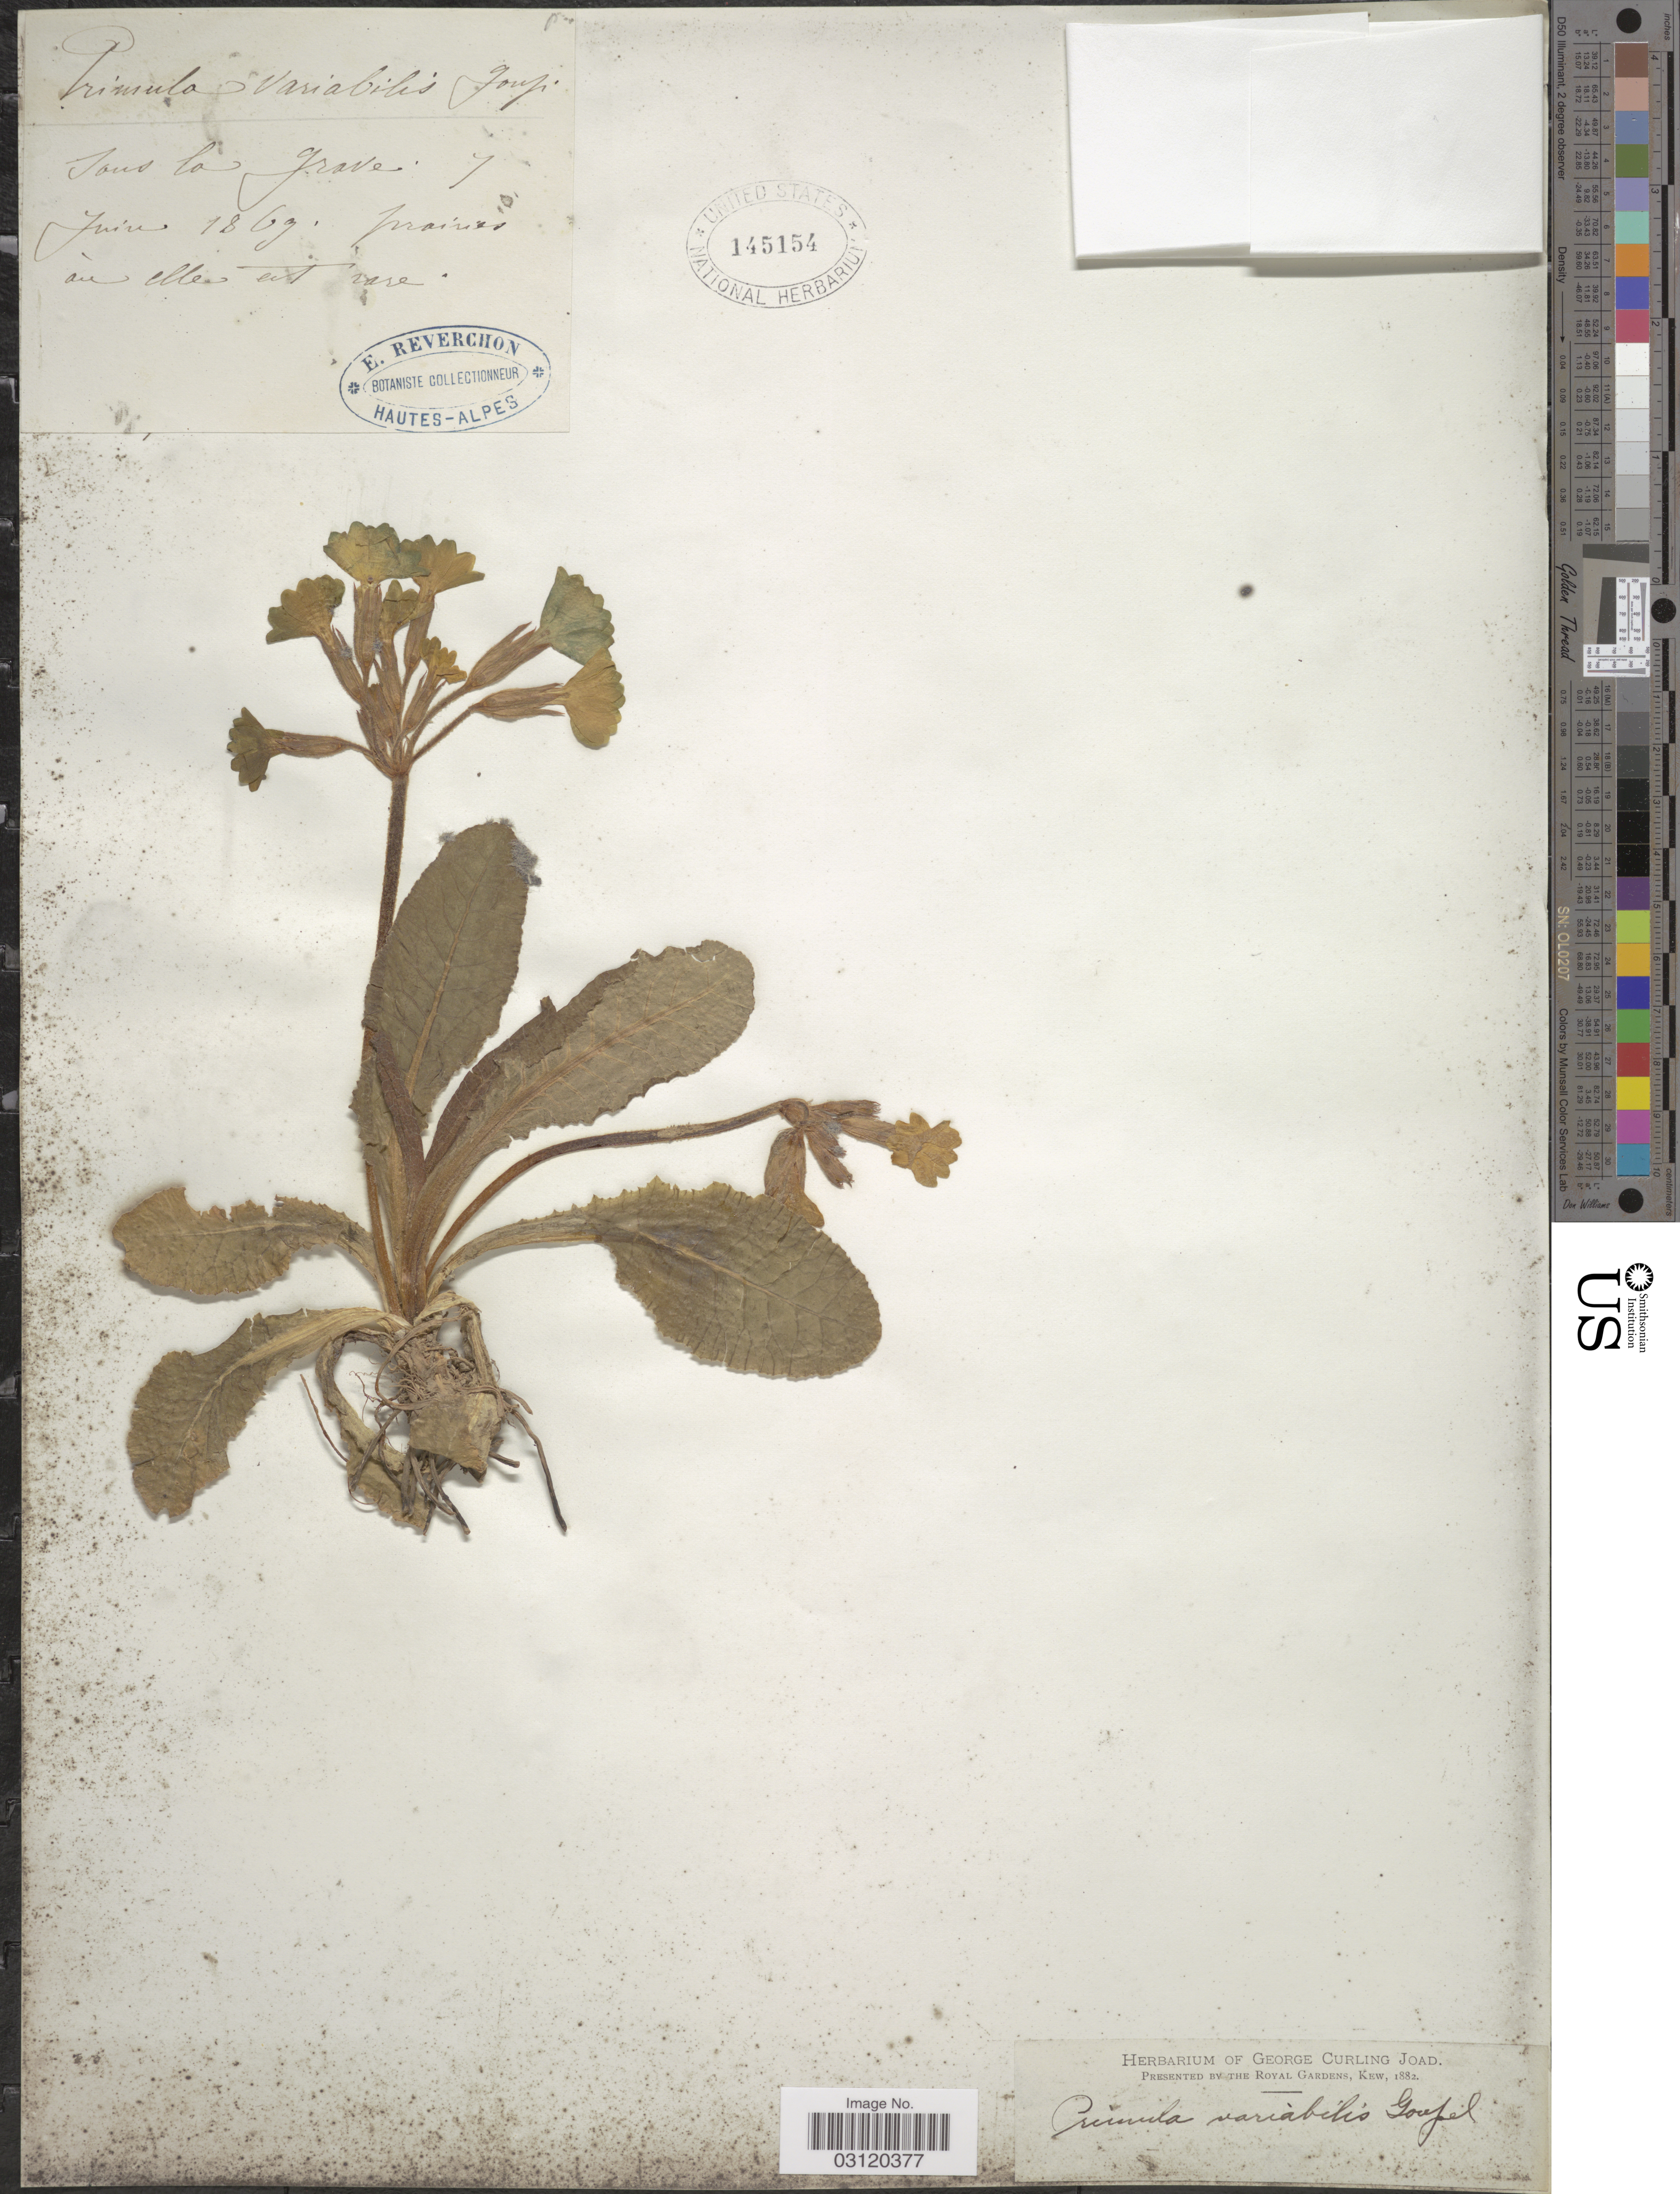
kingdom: Plantae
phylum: Tracheophyta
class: Magnoliopsida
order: Ericales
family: Primulaceae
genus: Primula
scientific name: Primula x variabilis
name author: Goupil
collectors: E. Reverchon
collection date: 1869-06-07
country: France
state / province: Provence-Alpes-Côte d'Azur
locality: Sous la grave.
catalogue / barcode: US 145154